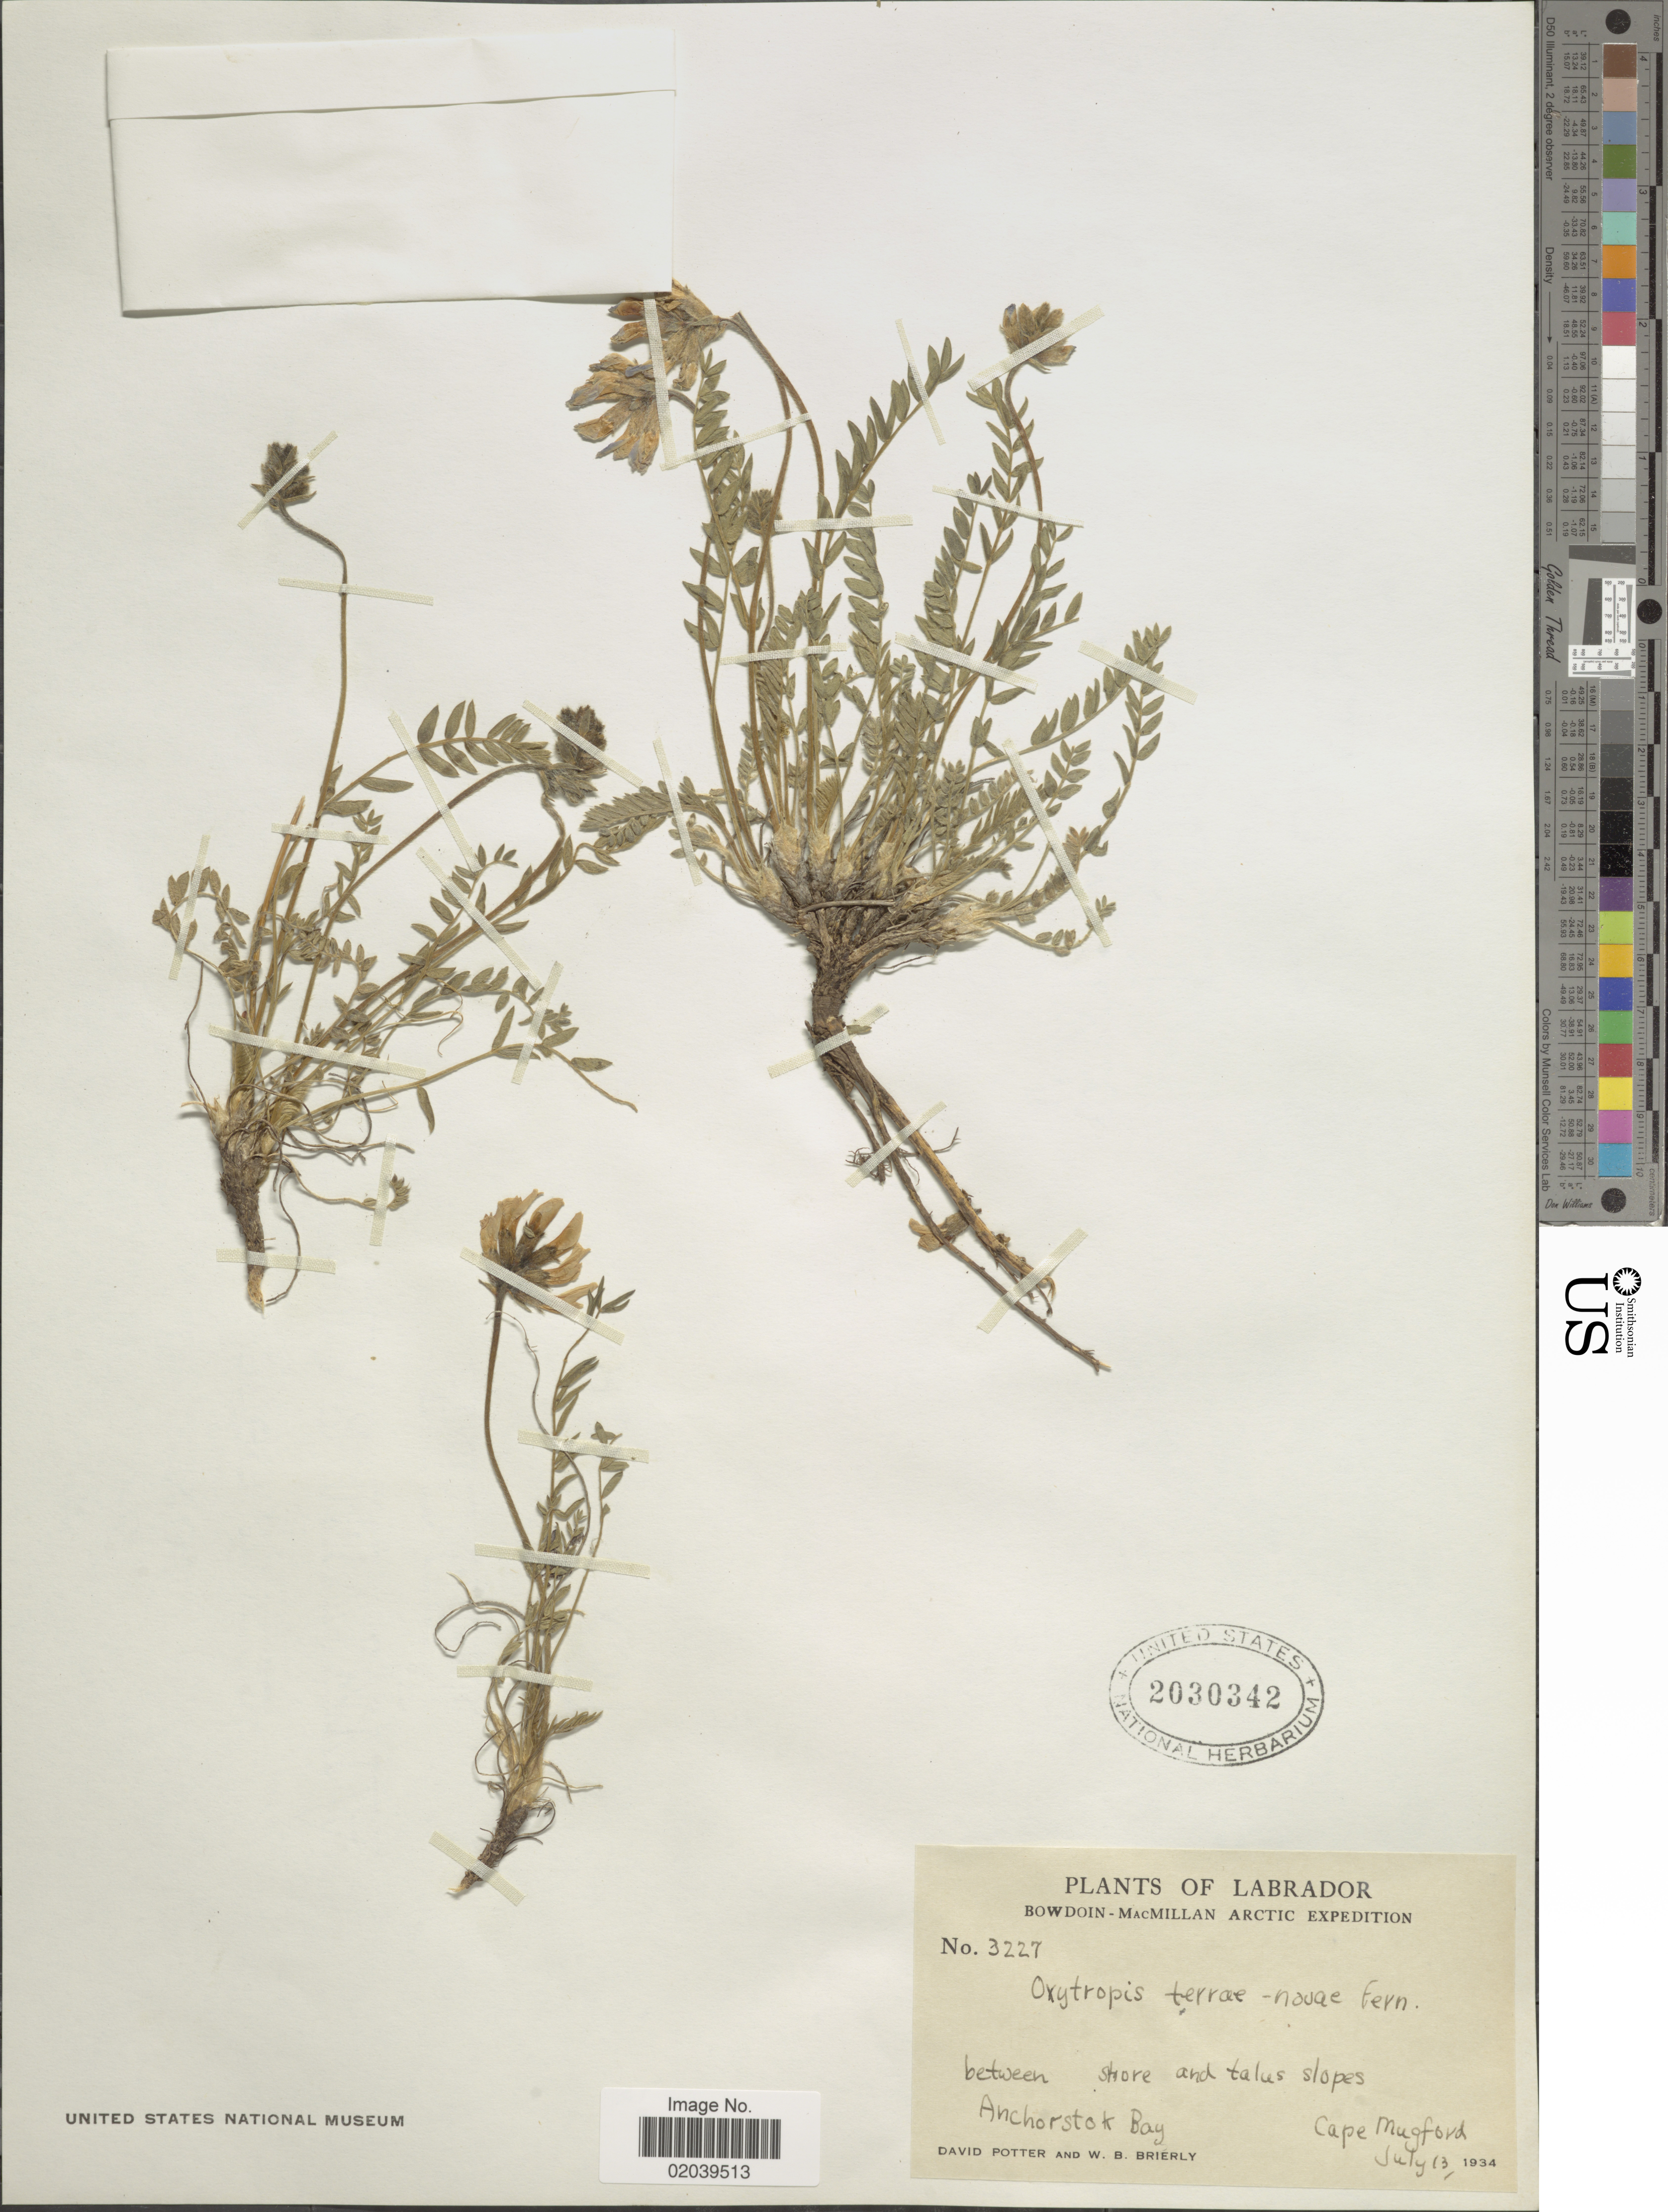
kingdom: Plantae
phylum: Tracheophyta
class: Magnoliopsida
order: Fabales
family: Fabaceae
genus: Oxytropis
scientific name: Oxytropis campestris var. terrae-novae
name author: (Fernald) Barneby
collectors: D. Potter & W. Brierly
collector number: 3227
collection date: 1934-07-13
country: Canada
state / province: Newfoundland and Labrador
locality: Labrador, Bowdoin, Macmillan Arctic, Between shore and talus slopes, Anchorstok Bay, Caoe Mygford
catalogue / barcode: US 2030342